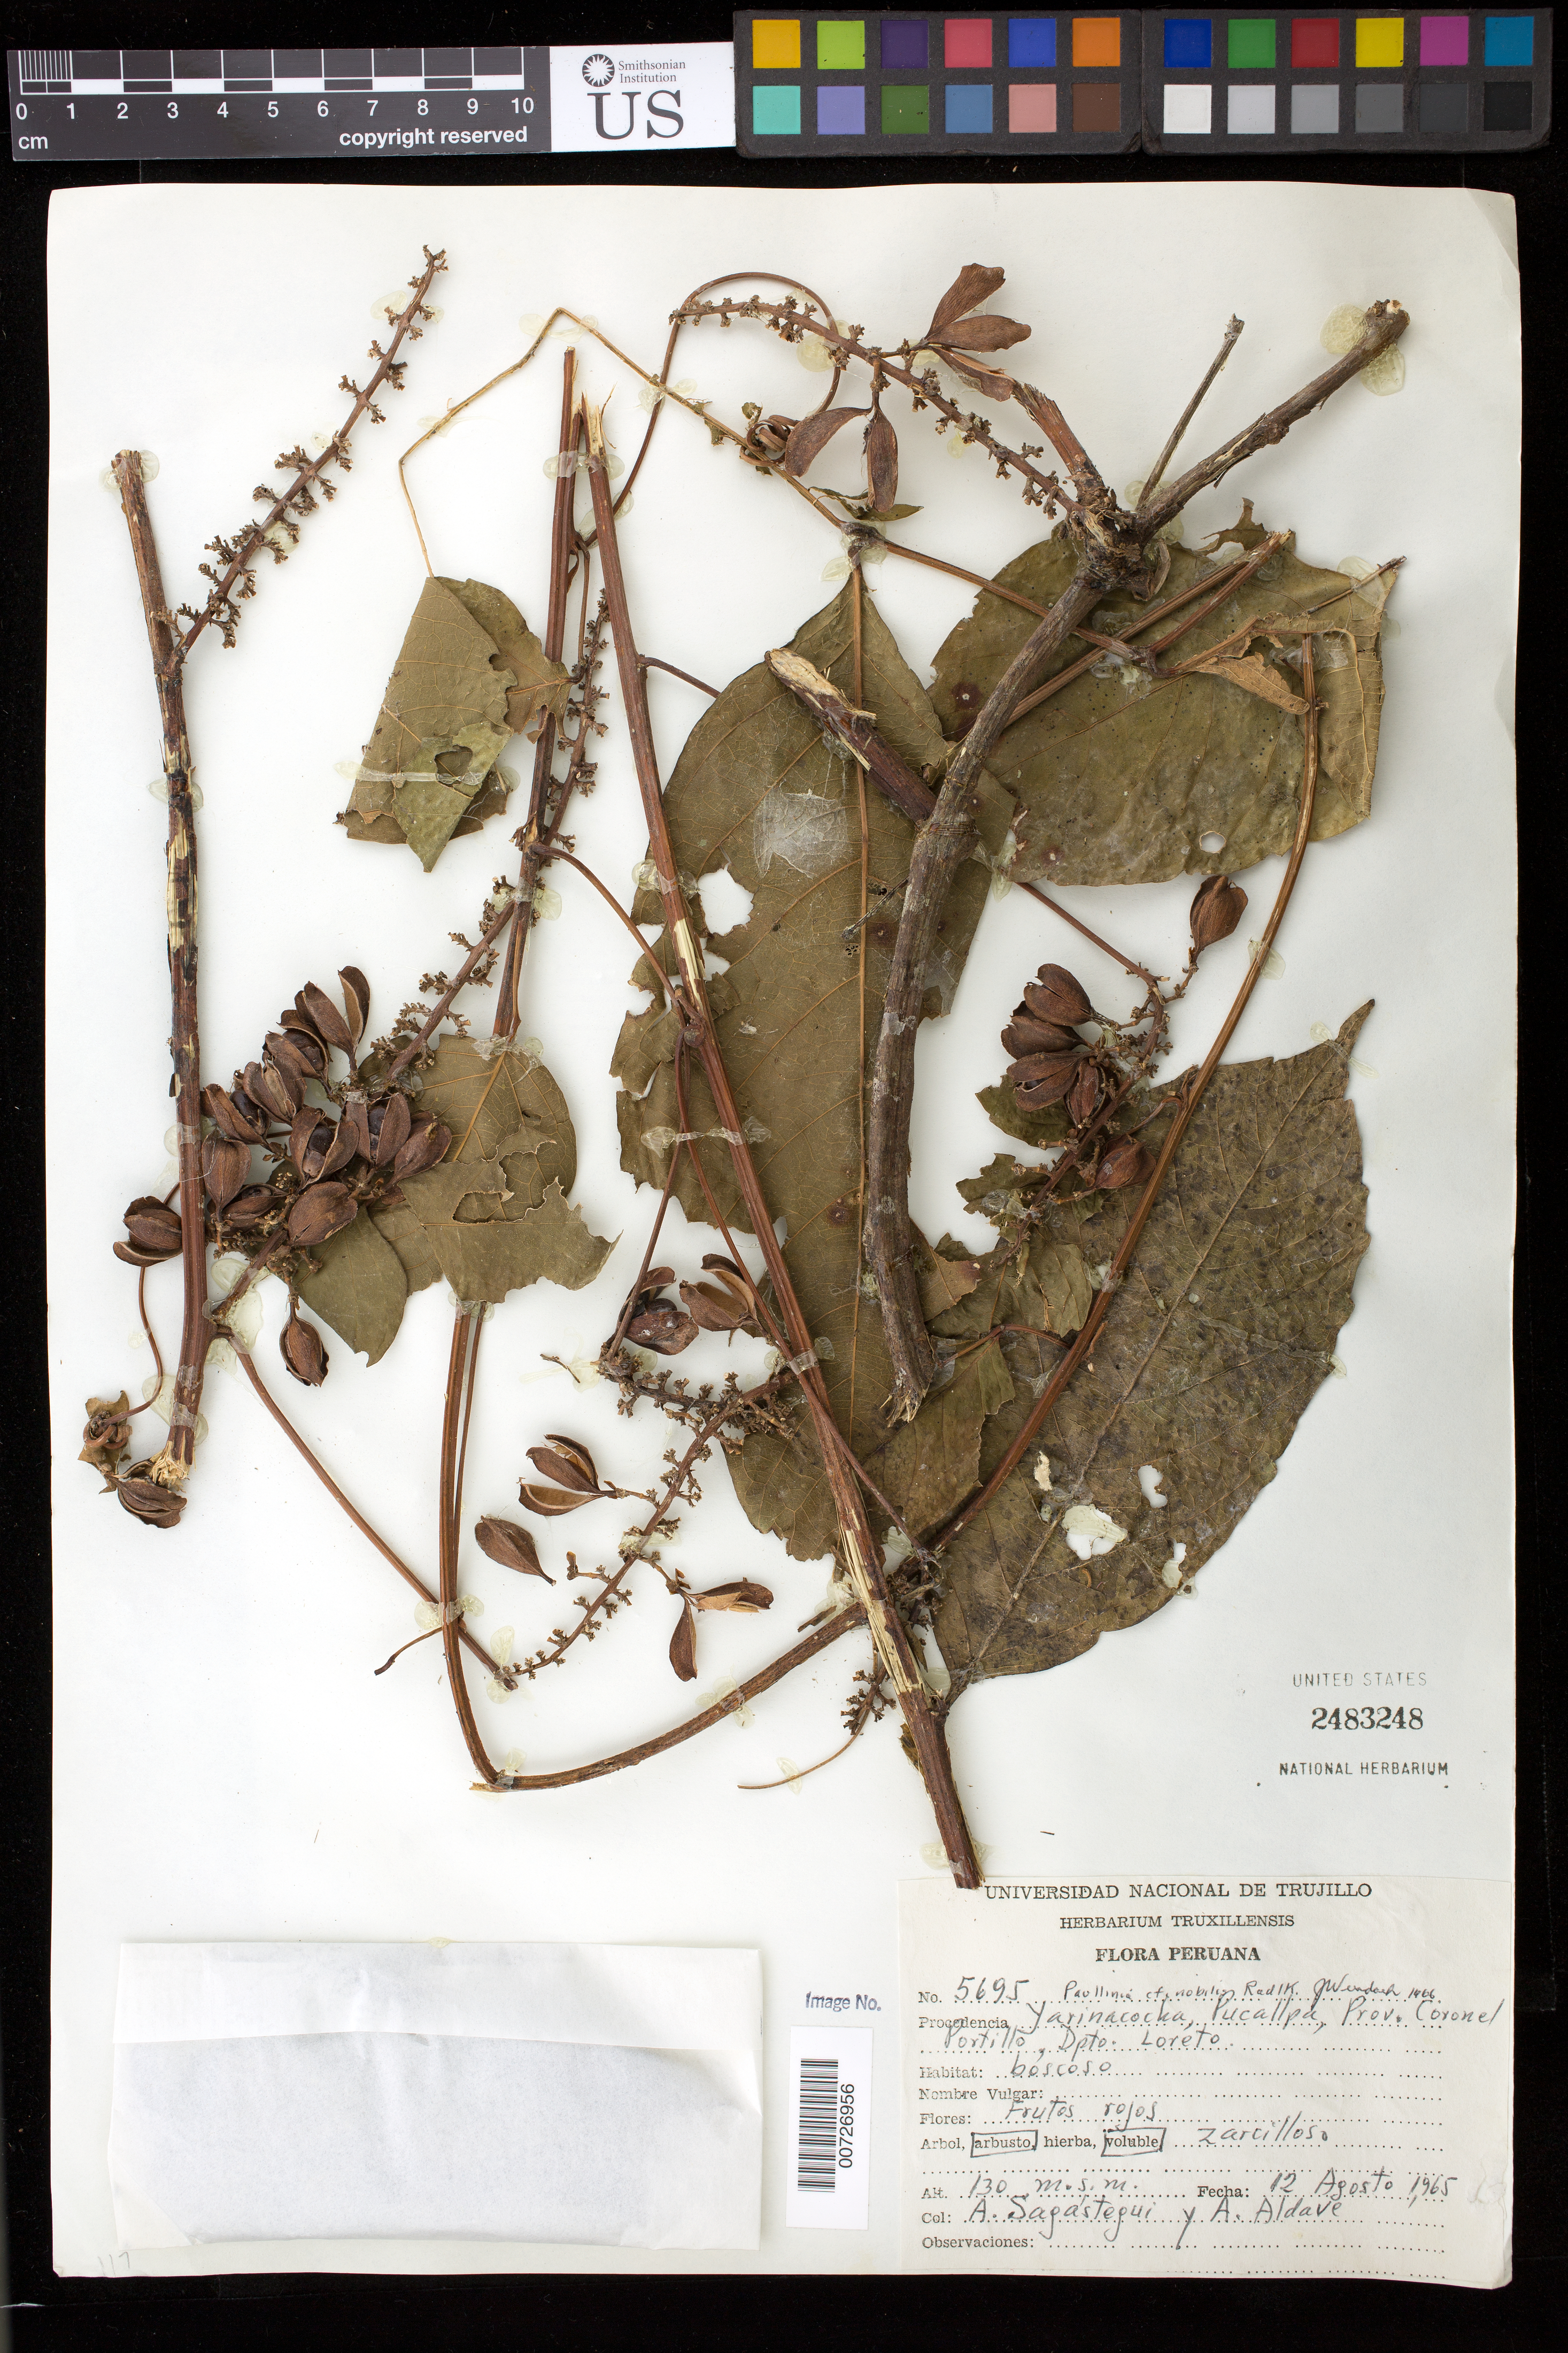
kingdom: Plantae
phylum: Tracheophyta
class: Magnoliopsida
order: Sapindales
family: Sapindaceae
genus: Paullinia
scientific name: Paullinia nobilis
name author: Radlk.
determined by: Wurdack, John J., (US), US (UNITED STATES)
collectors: A. Sagástegui A. & A. Aldave Pajares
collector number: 5695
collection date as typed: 12 Aug 1965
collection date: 1965-08-12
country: Peru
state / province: Loreto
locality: Prov. Coronel Portillo. Yarinacocha, Pucallpa.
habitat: Boscoso.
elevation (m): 130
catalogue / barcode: US 2483248